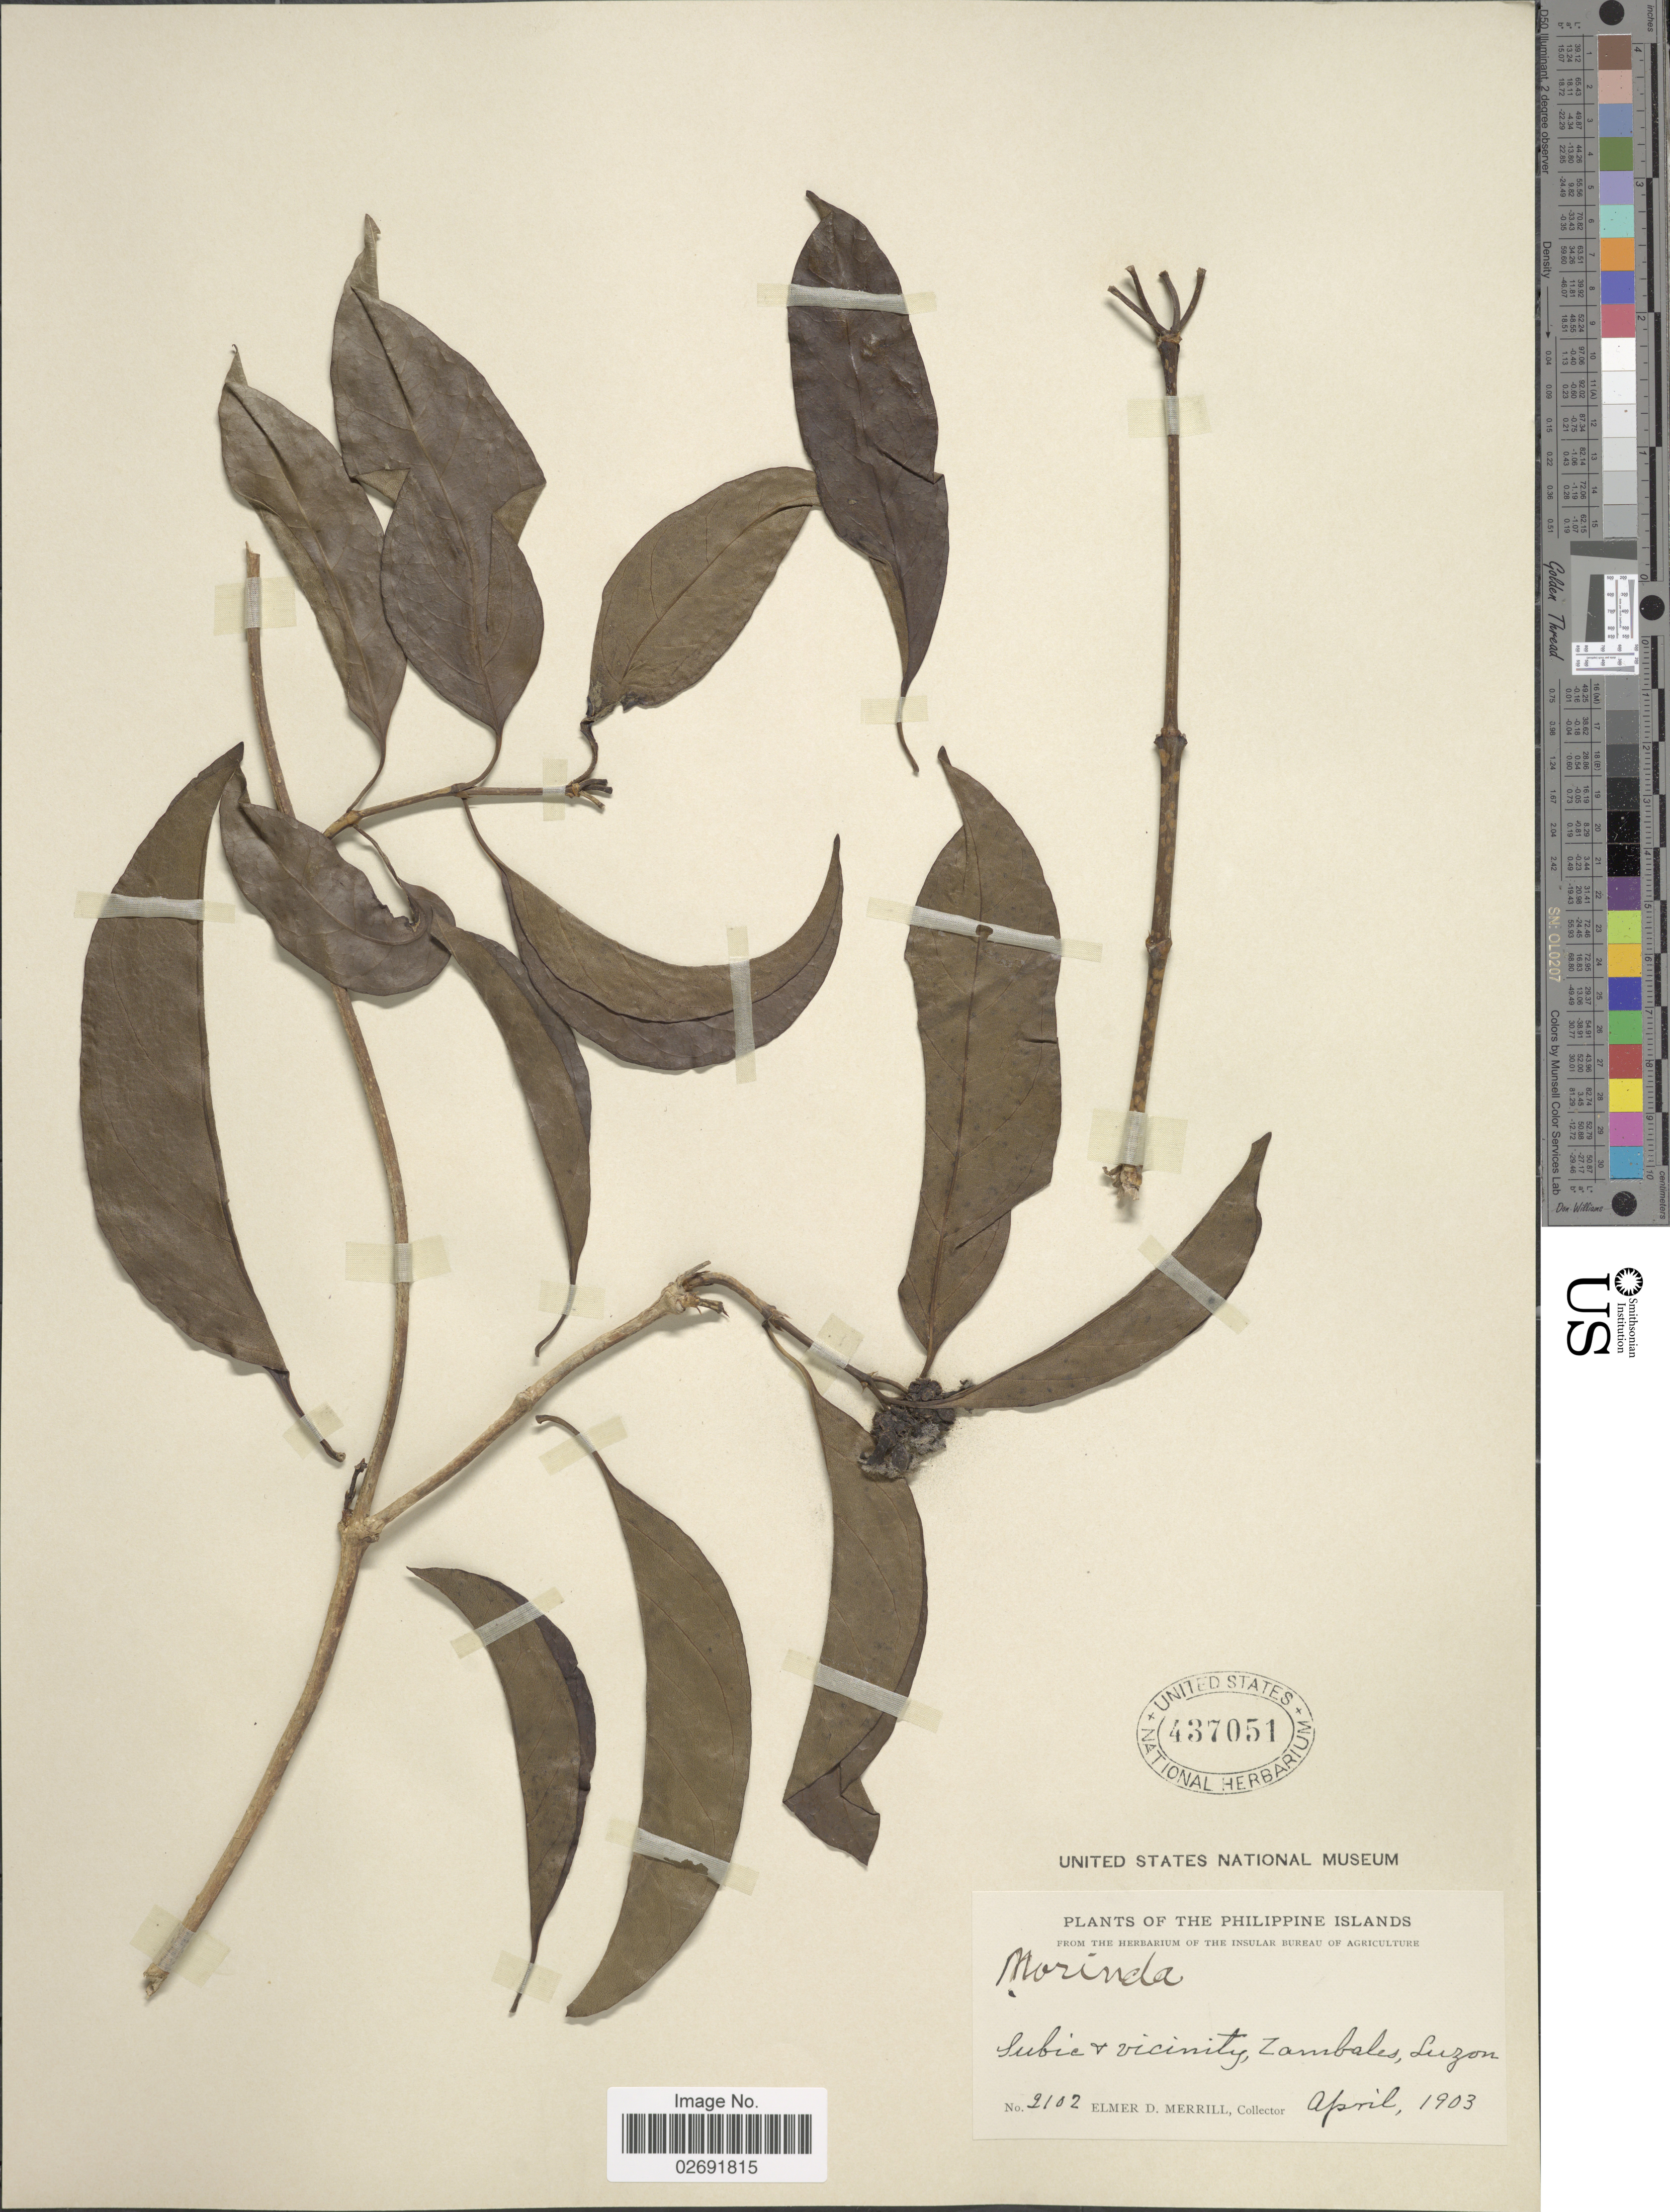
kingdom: Plantae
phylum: Tracheophyta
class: Magnoliopsida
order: Gentianales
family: Rubiaceae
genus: Gynochthodes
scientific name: Gynochthodes sp.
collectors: E. D. Merrill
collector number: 2102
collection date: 1903-04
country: Philippines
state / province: Central Luzon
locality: The Philippine Islands, Subic & vicinity, Zambales, Luzon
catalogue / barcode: US 437051